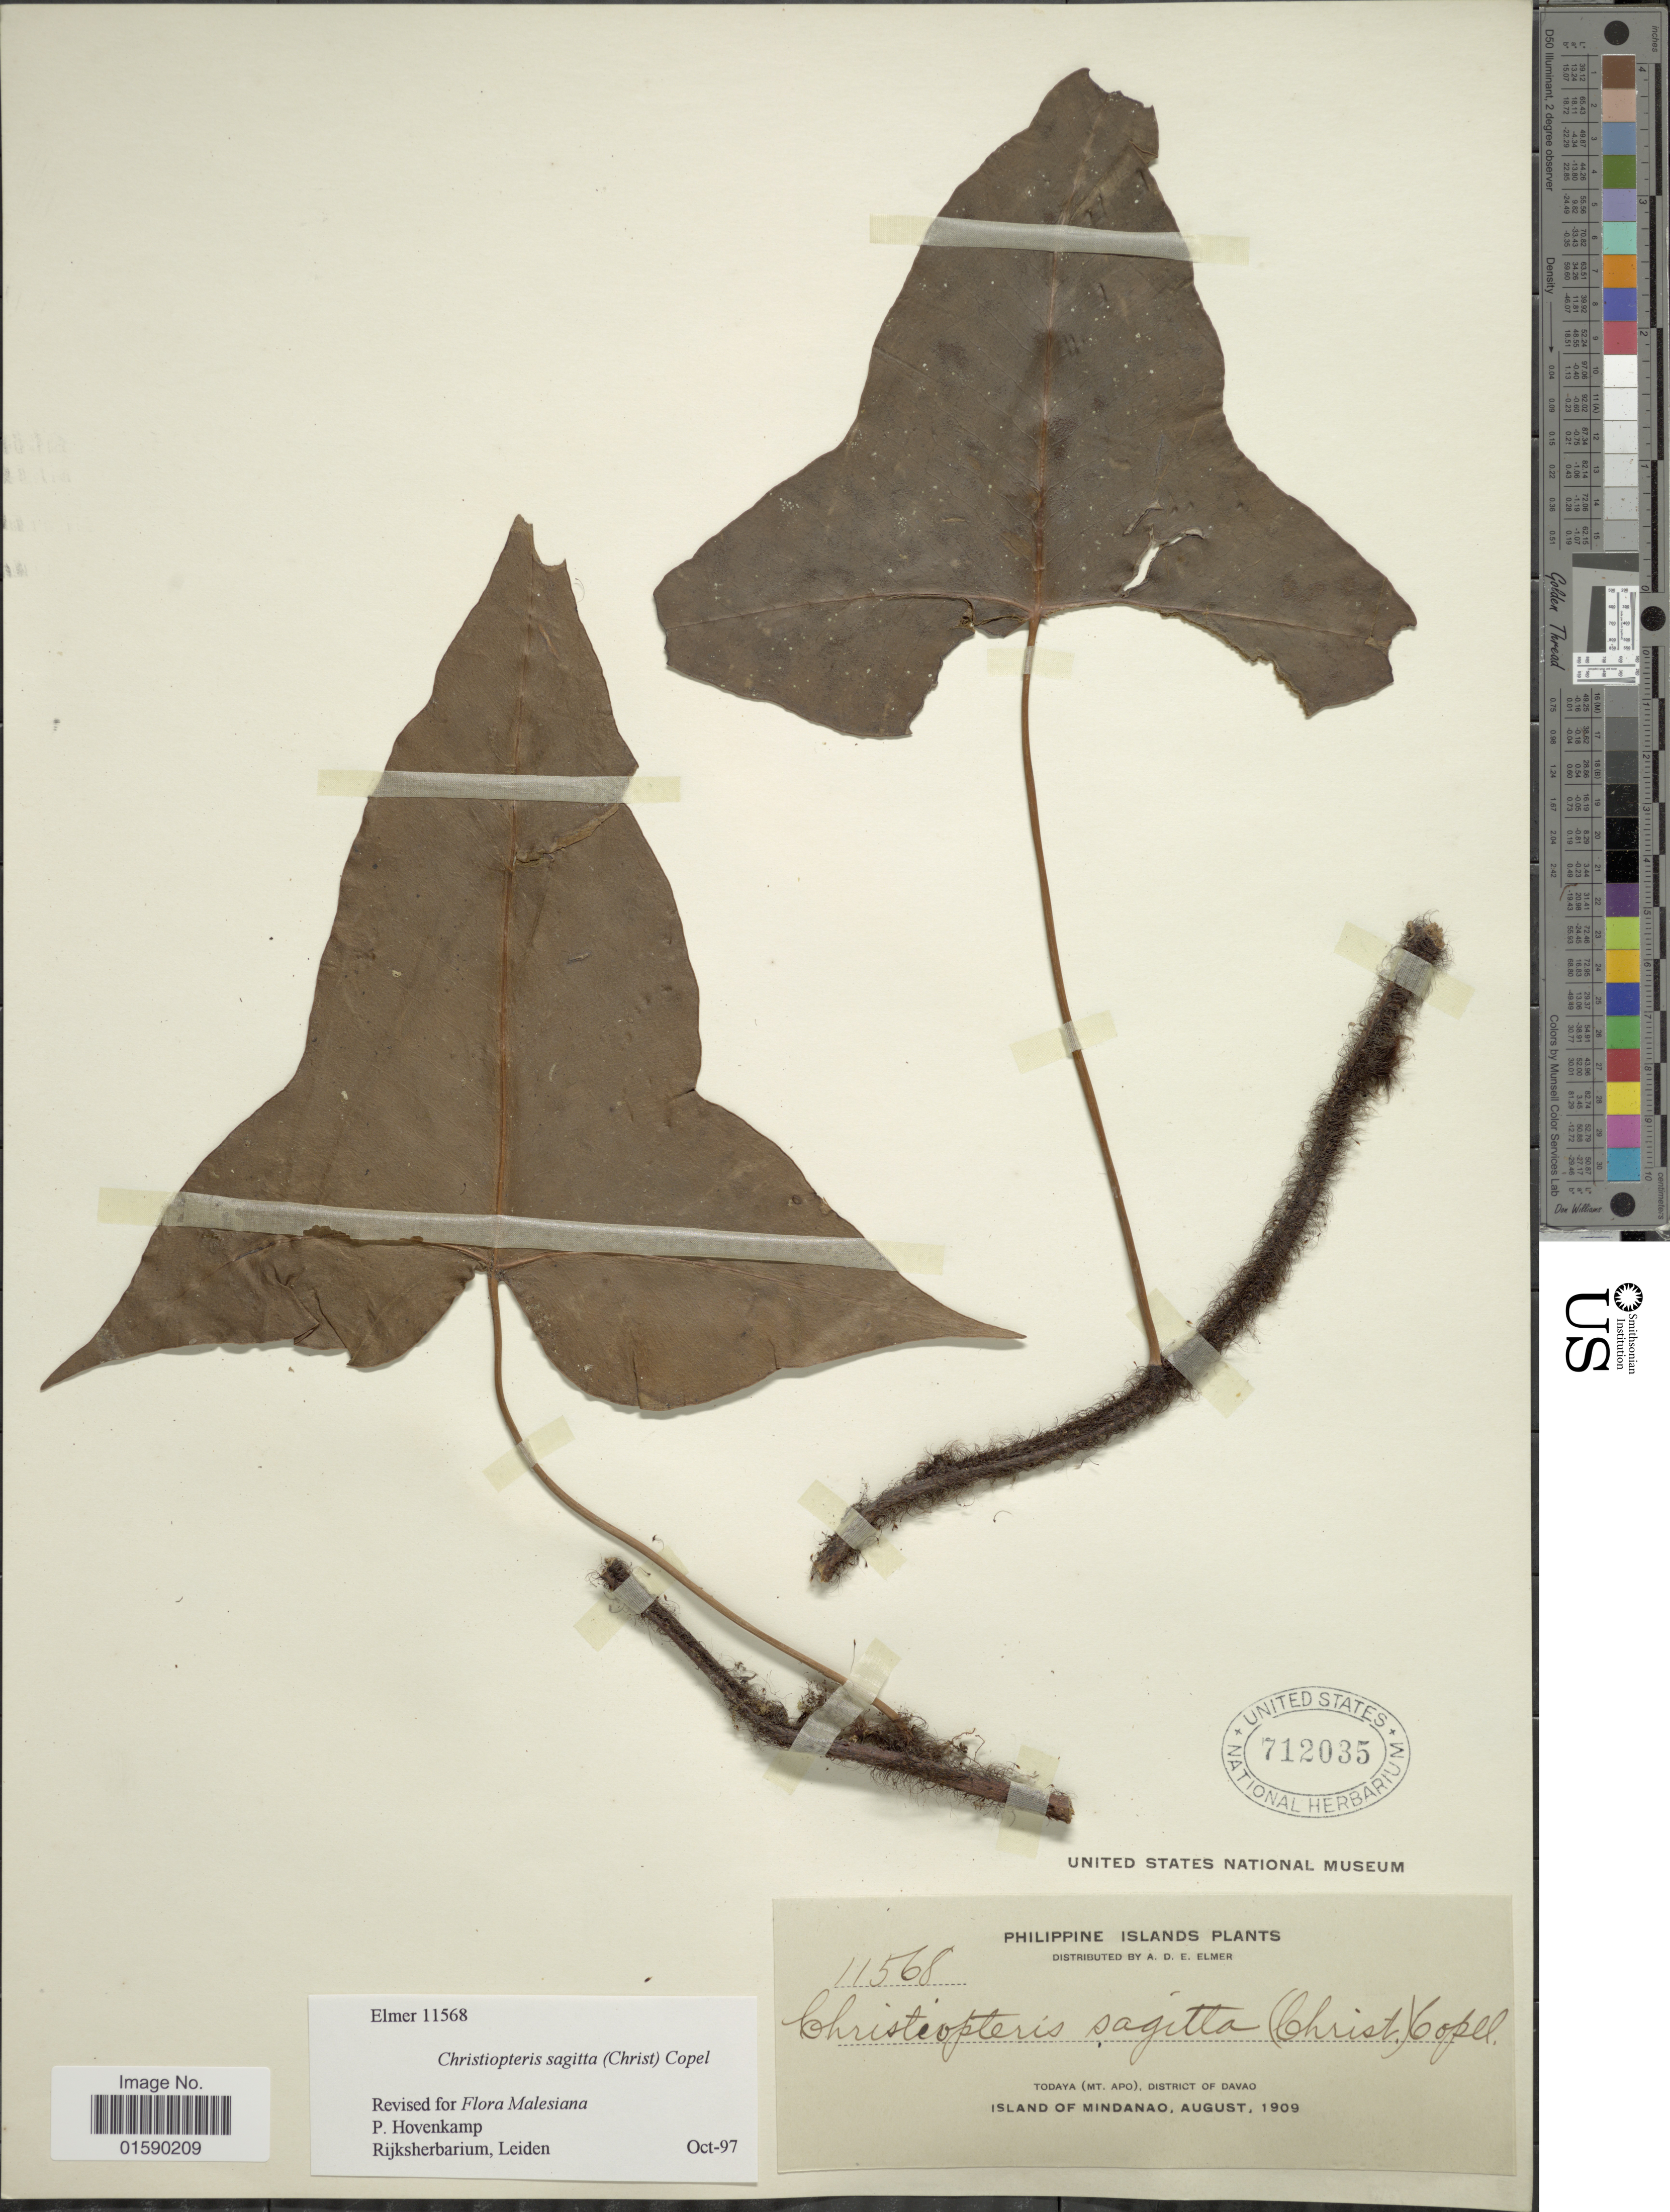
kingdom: Plantae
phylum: Tracheophyta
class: Polypodiopsida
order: Polypodiales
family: Polypodiaceae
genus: Christiopteris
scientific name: Christiopteris sagitta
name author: (Christ) Copel.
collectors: A. D. E. Elmer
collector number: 11568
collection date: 1909-08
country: Philippines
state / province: Davao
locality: Todaya (Mt.Apo), District of Davao, Island of Mindanao.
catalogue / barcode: US 712035